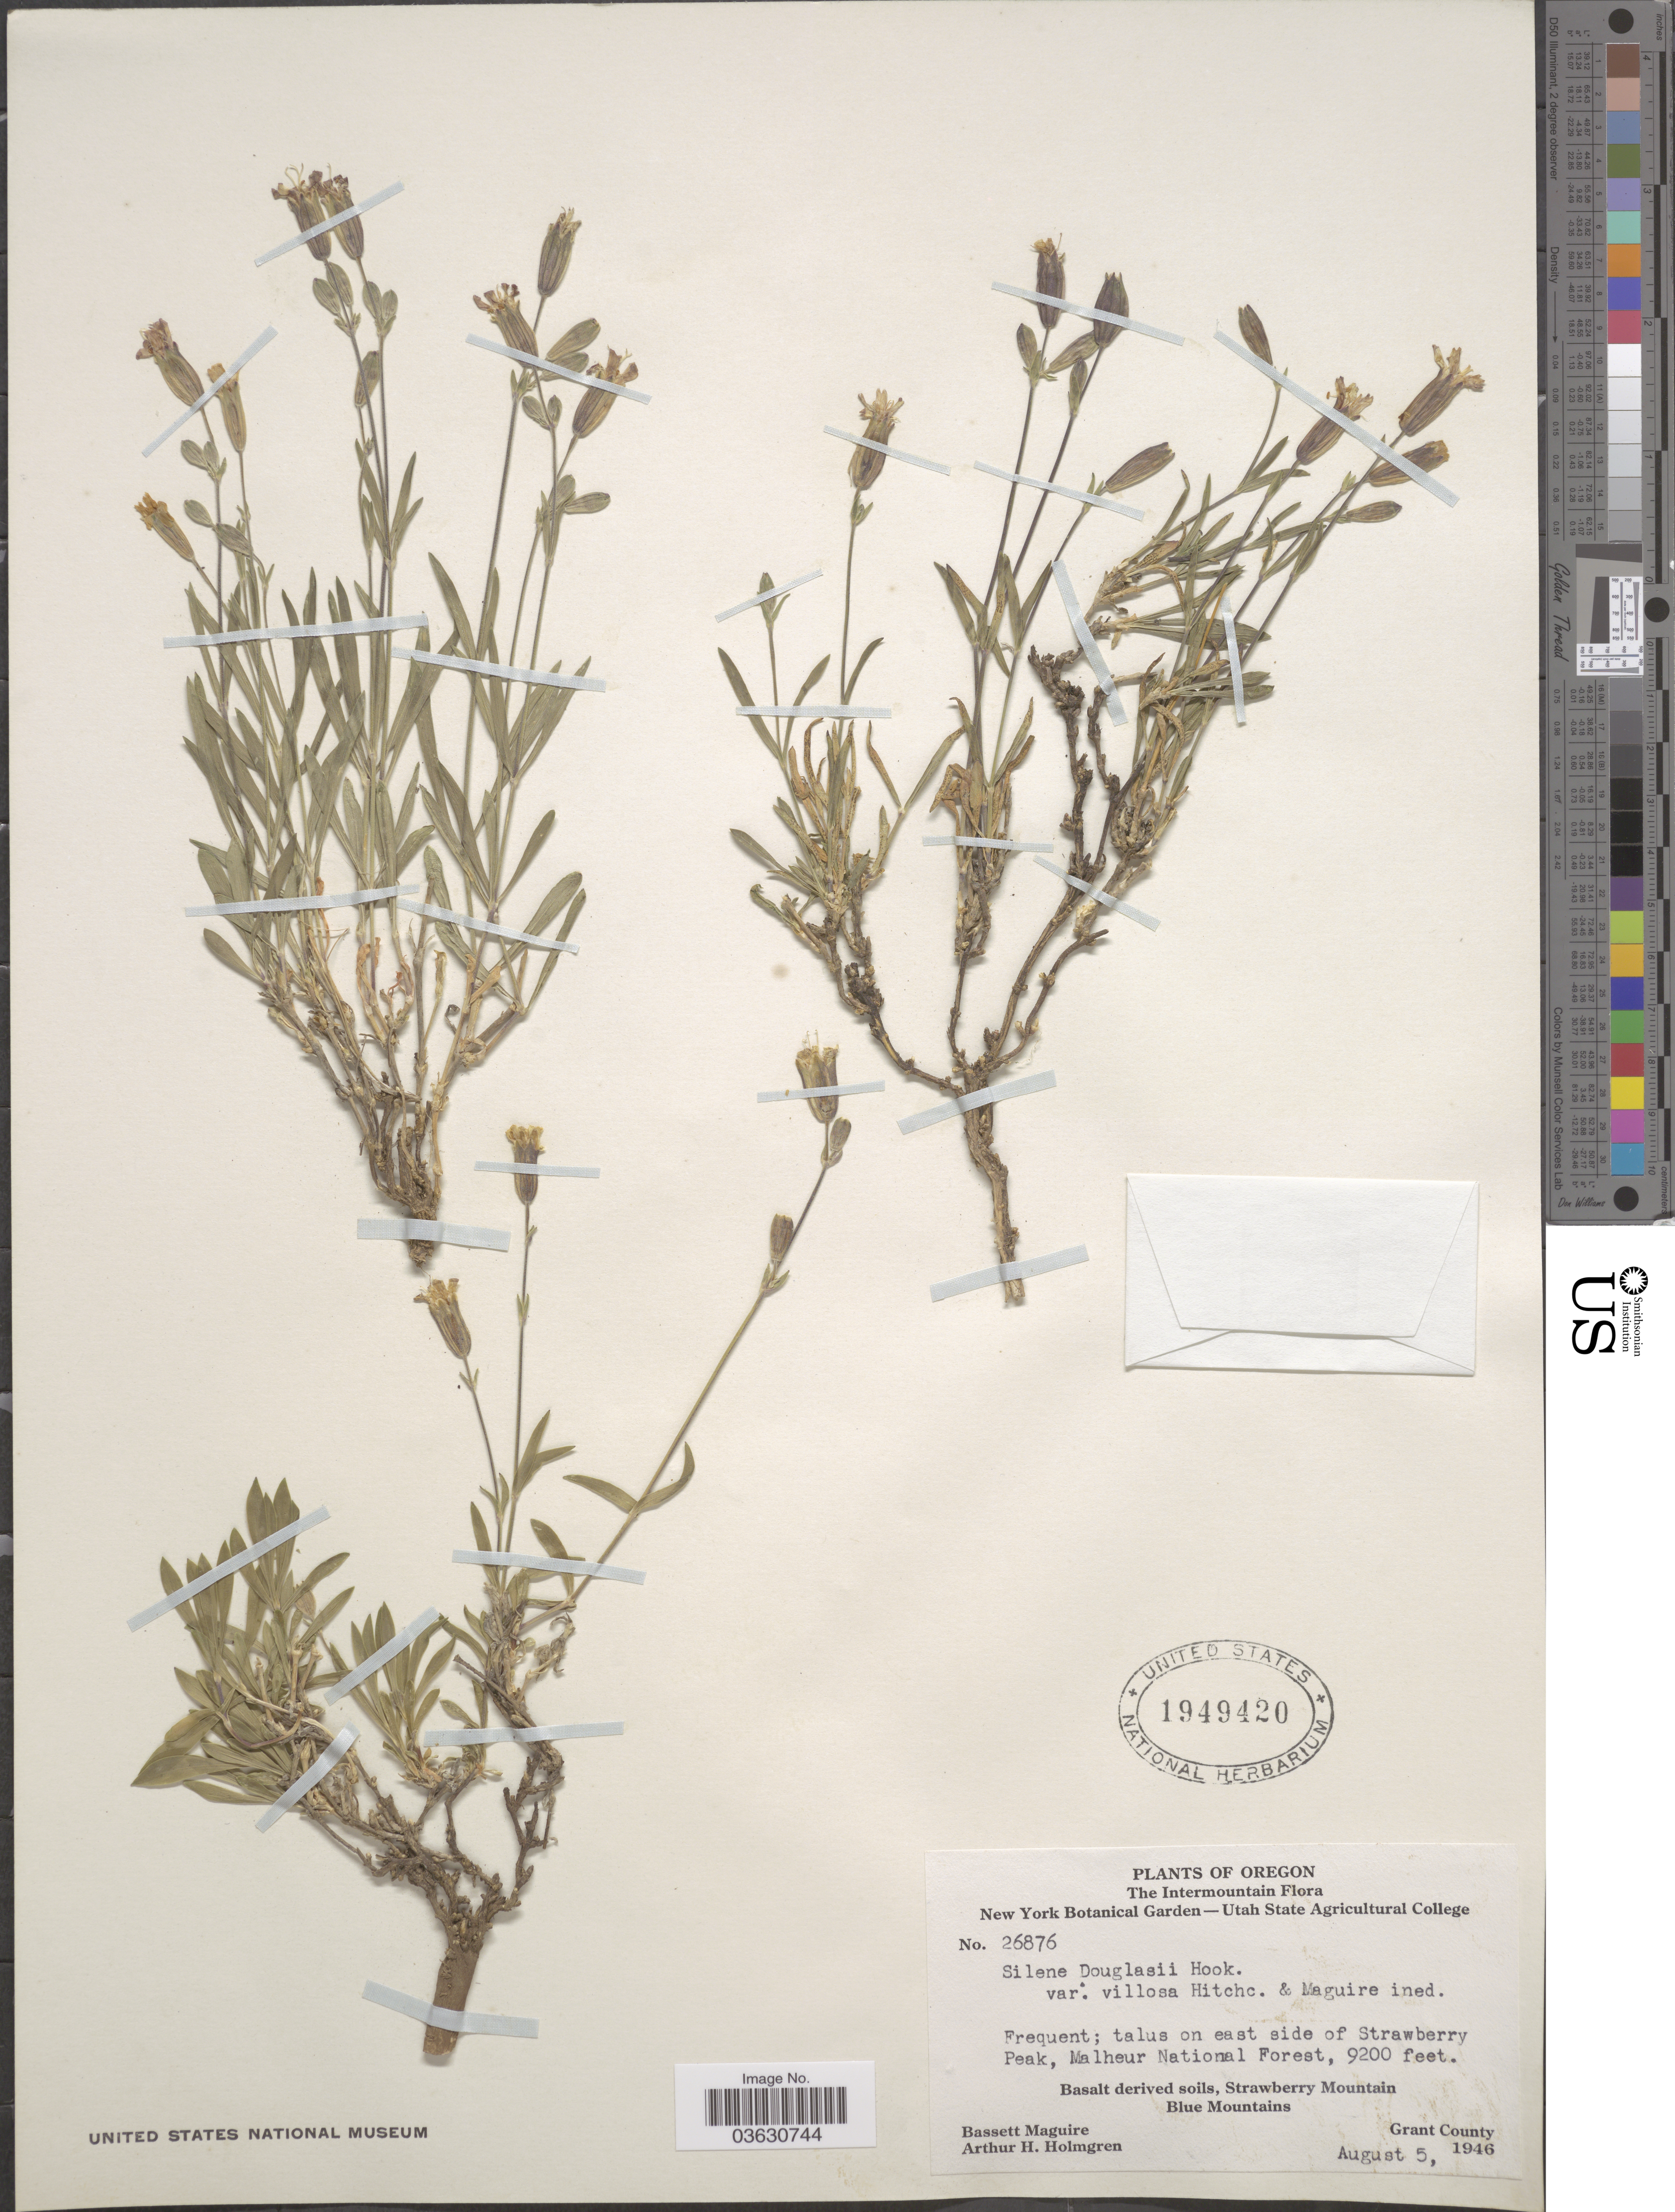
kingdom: Plantae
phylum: Tracheophyta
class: Magnoliopsida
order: Caryophyllales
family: Caryophyllaceae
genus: Silene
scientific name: Silene douglasii var. villosa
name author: C.L. Hitchc. & Maguire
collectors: B. Maguire & A. H. Holmgren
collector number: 26876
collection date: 1946-08-05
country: United States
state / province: Oregon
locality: The Intermountain. Talus on east side of Strawberry Peak, Malheur National Forest. Strawberry Mountain, Blue Mountains, Grant County.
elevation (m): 2804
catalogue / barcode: US 1949420